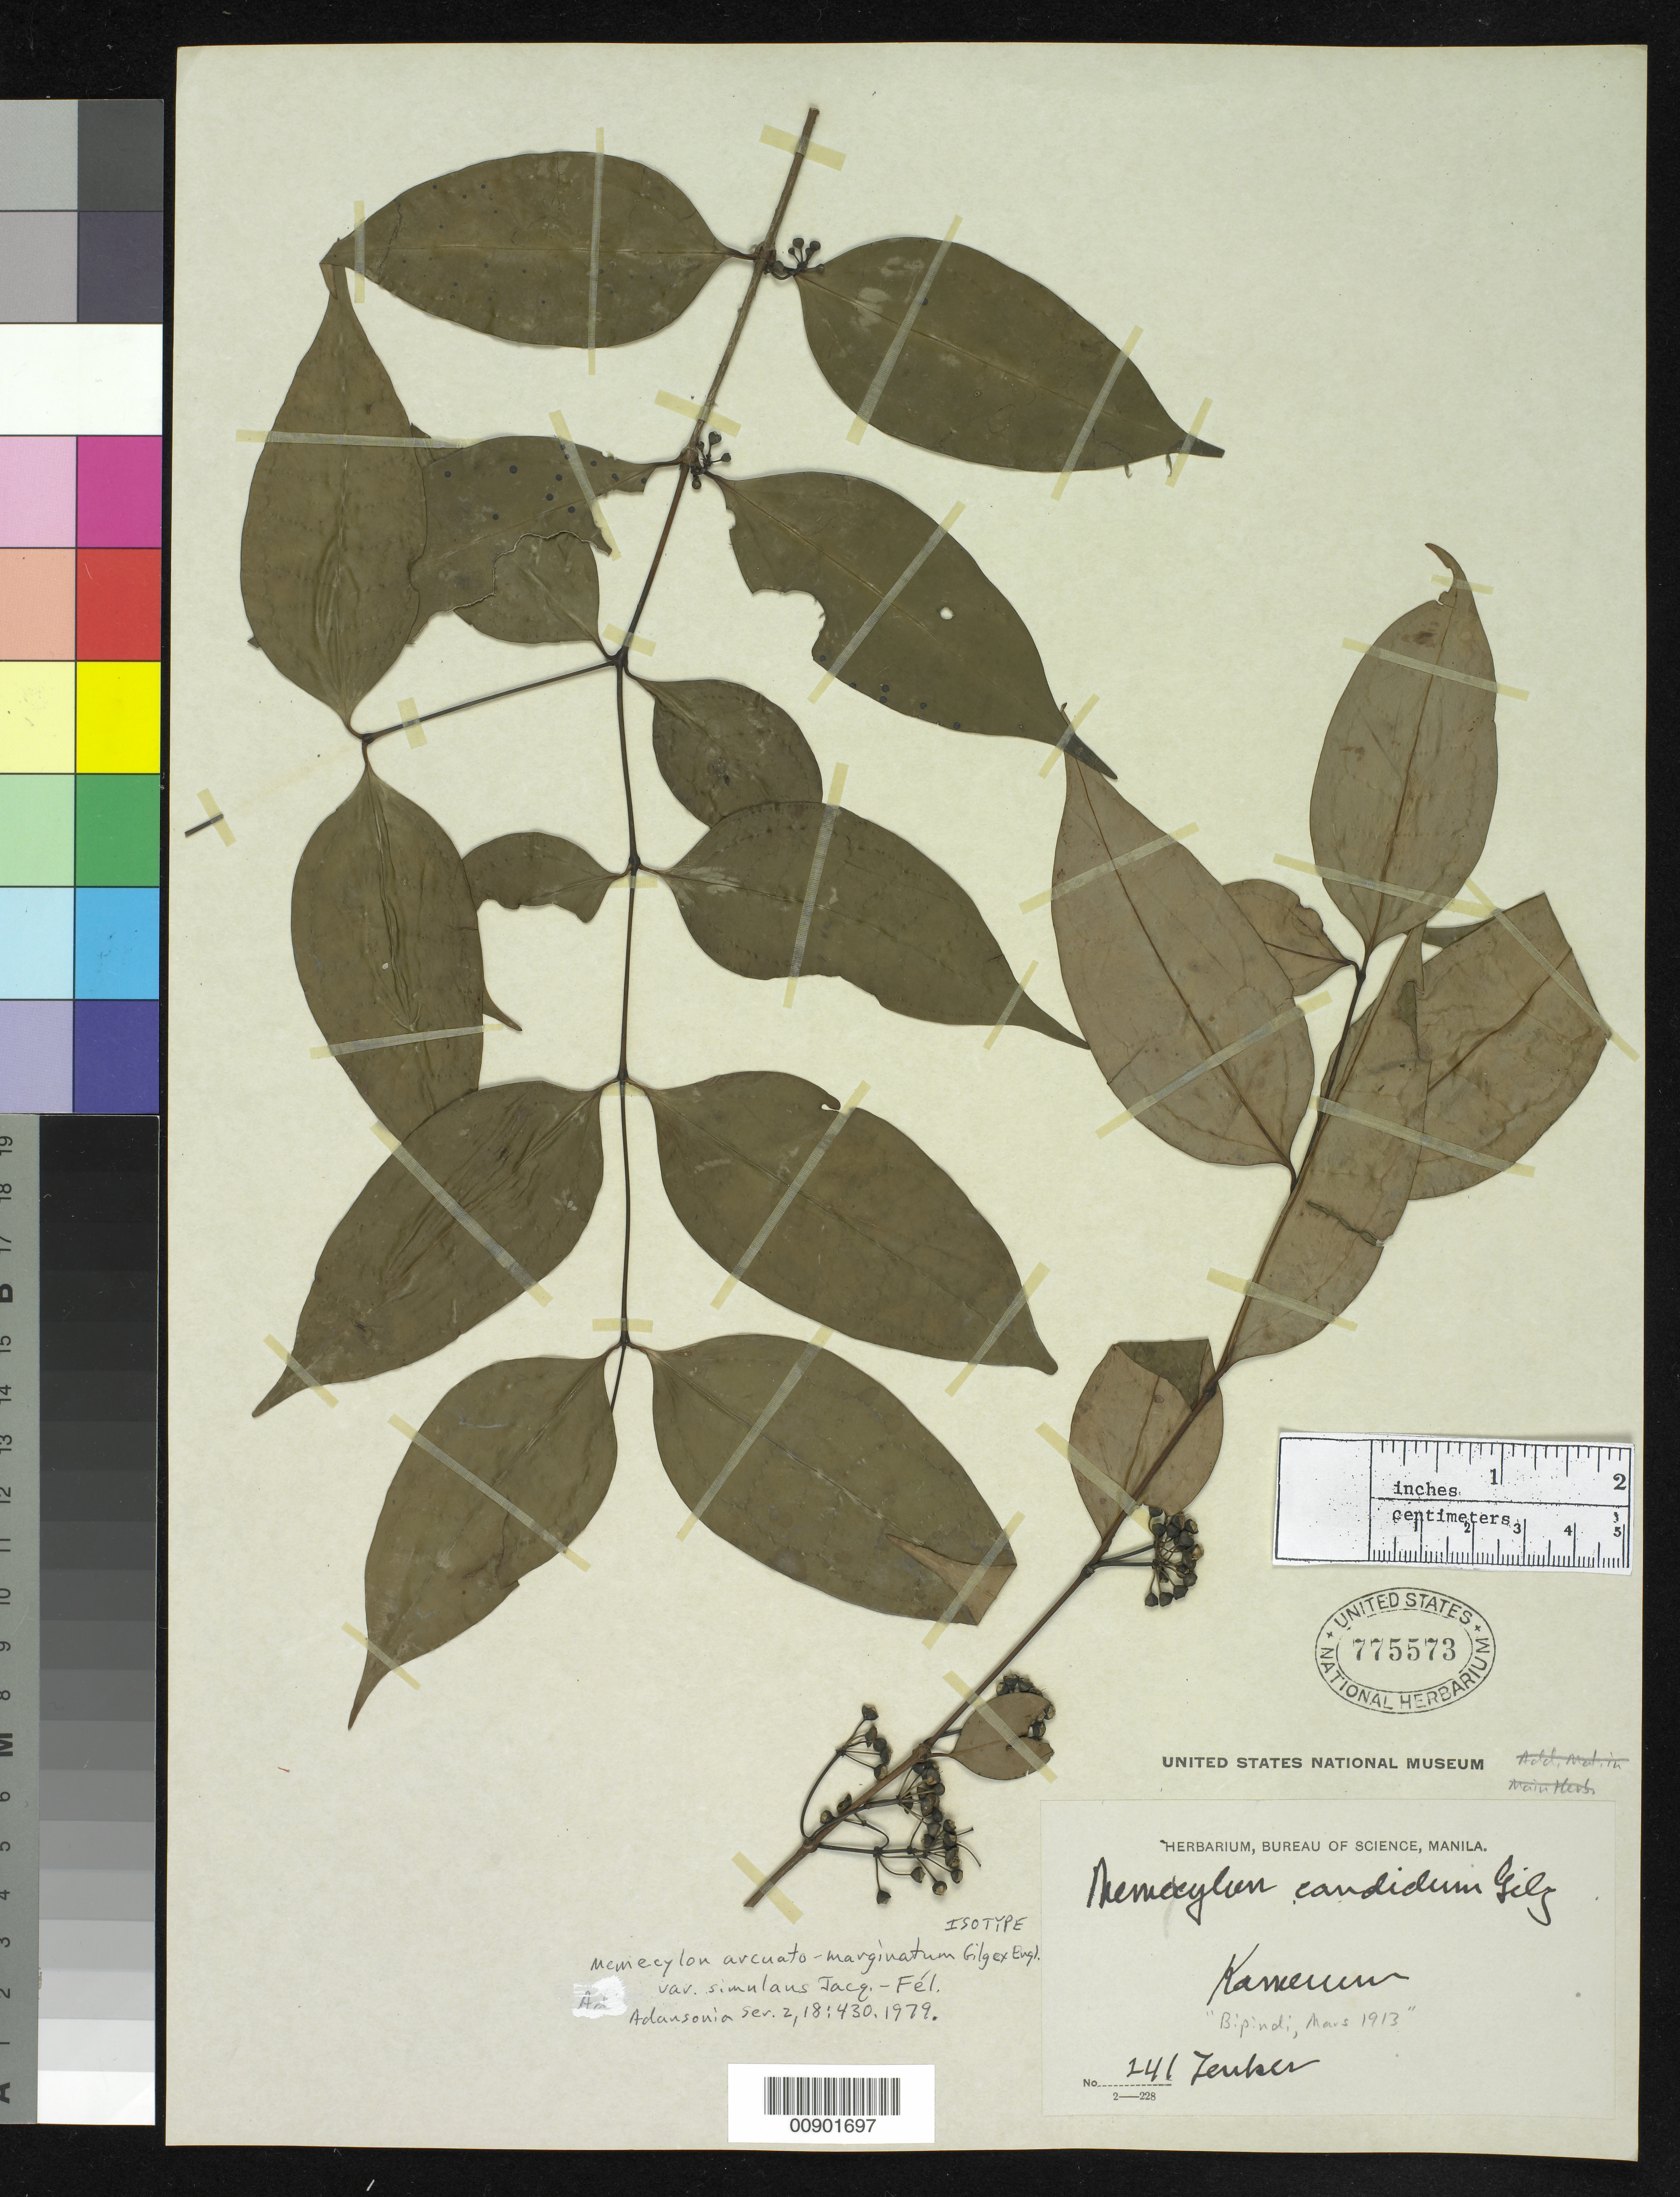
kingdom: Plantae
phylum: Tracheophyta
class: Magnoliopsida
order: Myrtales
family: Melastomataceae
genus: Memecylon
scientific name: Memecylon arcuato-marginatum var. simulans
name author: Jacq.-Fél.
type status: Isotype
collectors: G. A. Zenker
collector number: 241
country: Cameroon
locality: Kamerun.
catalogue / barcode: US 775573